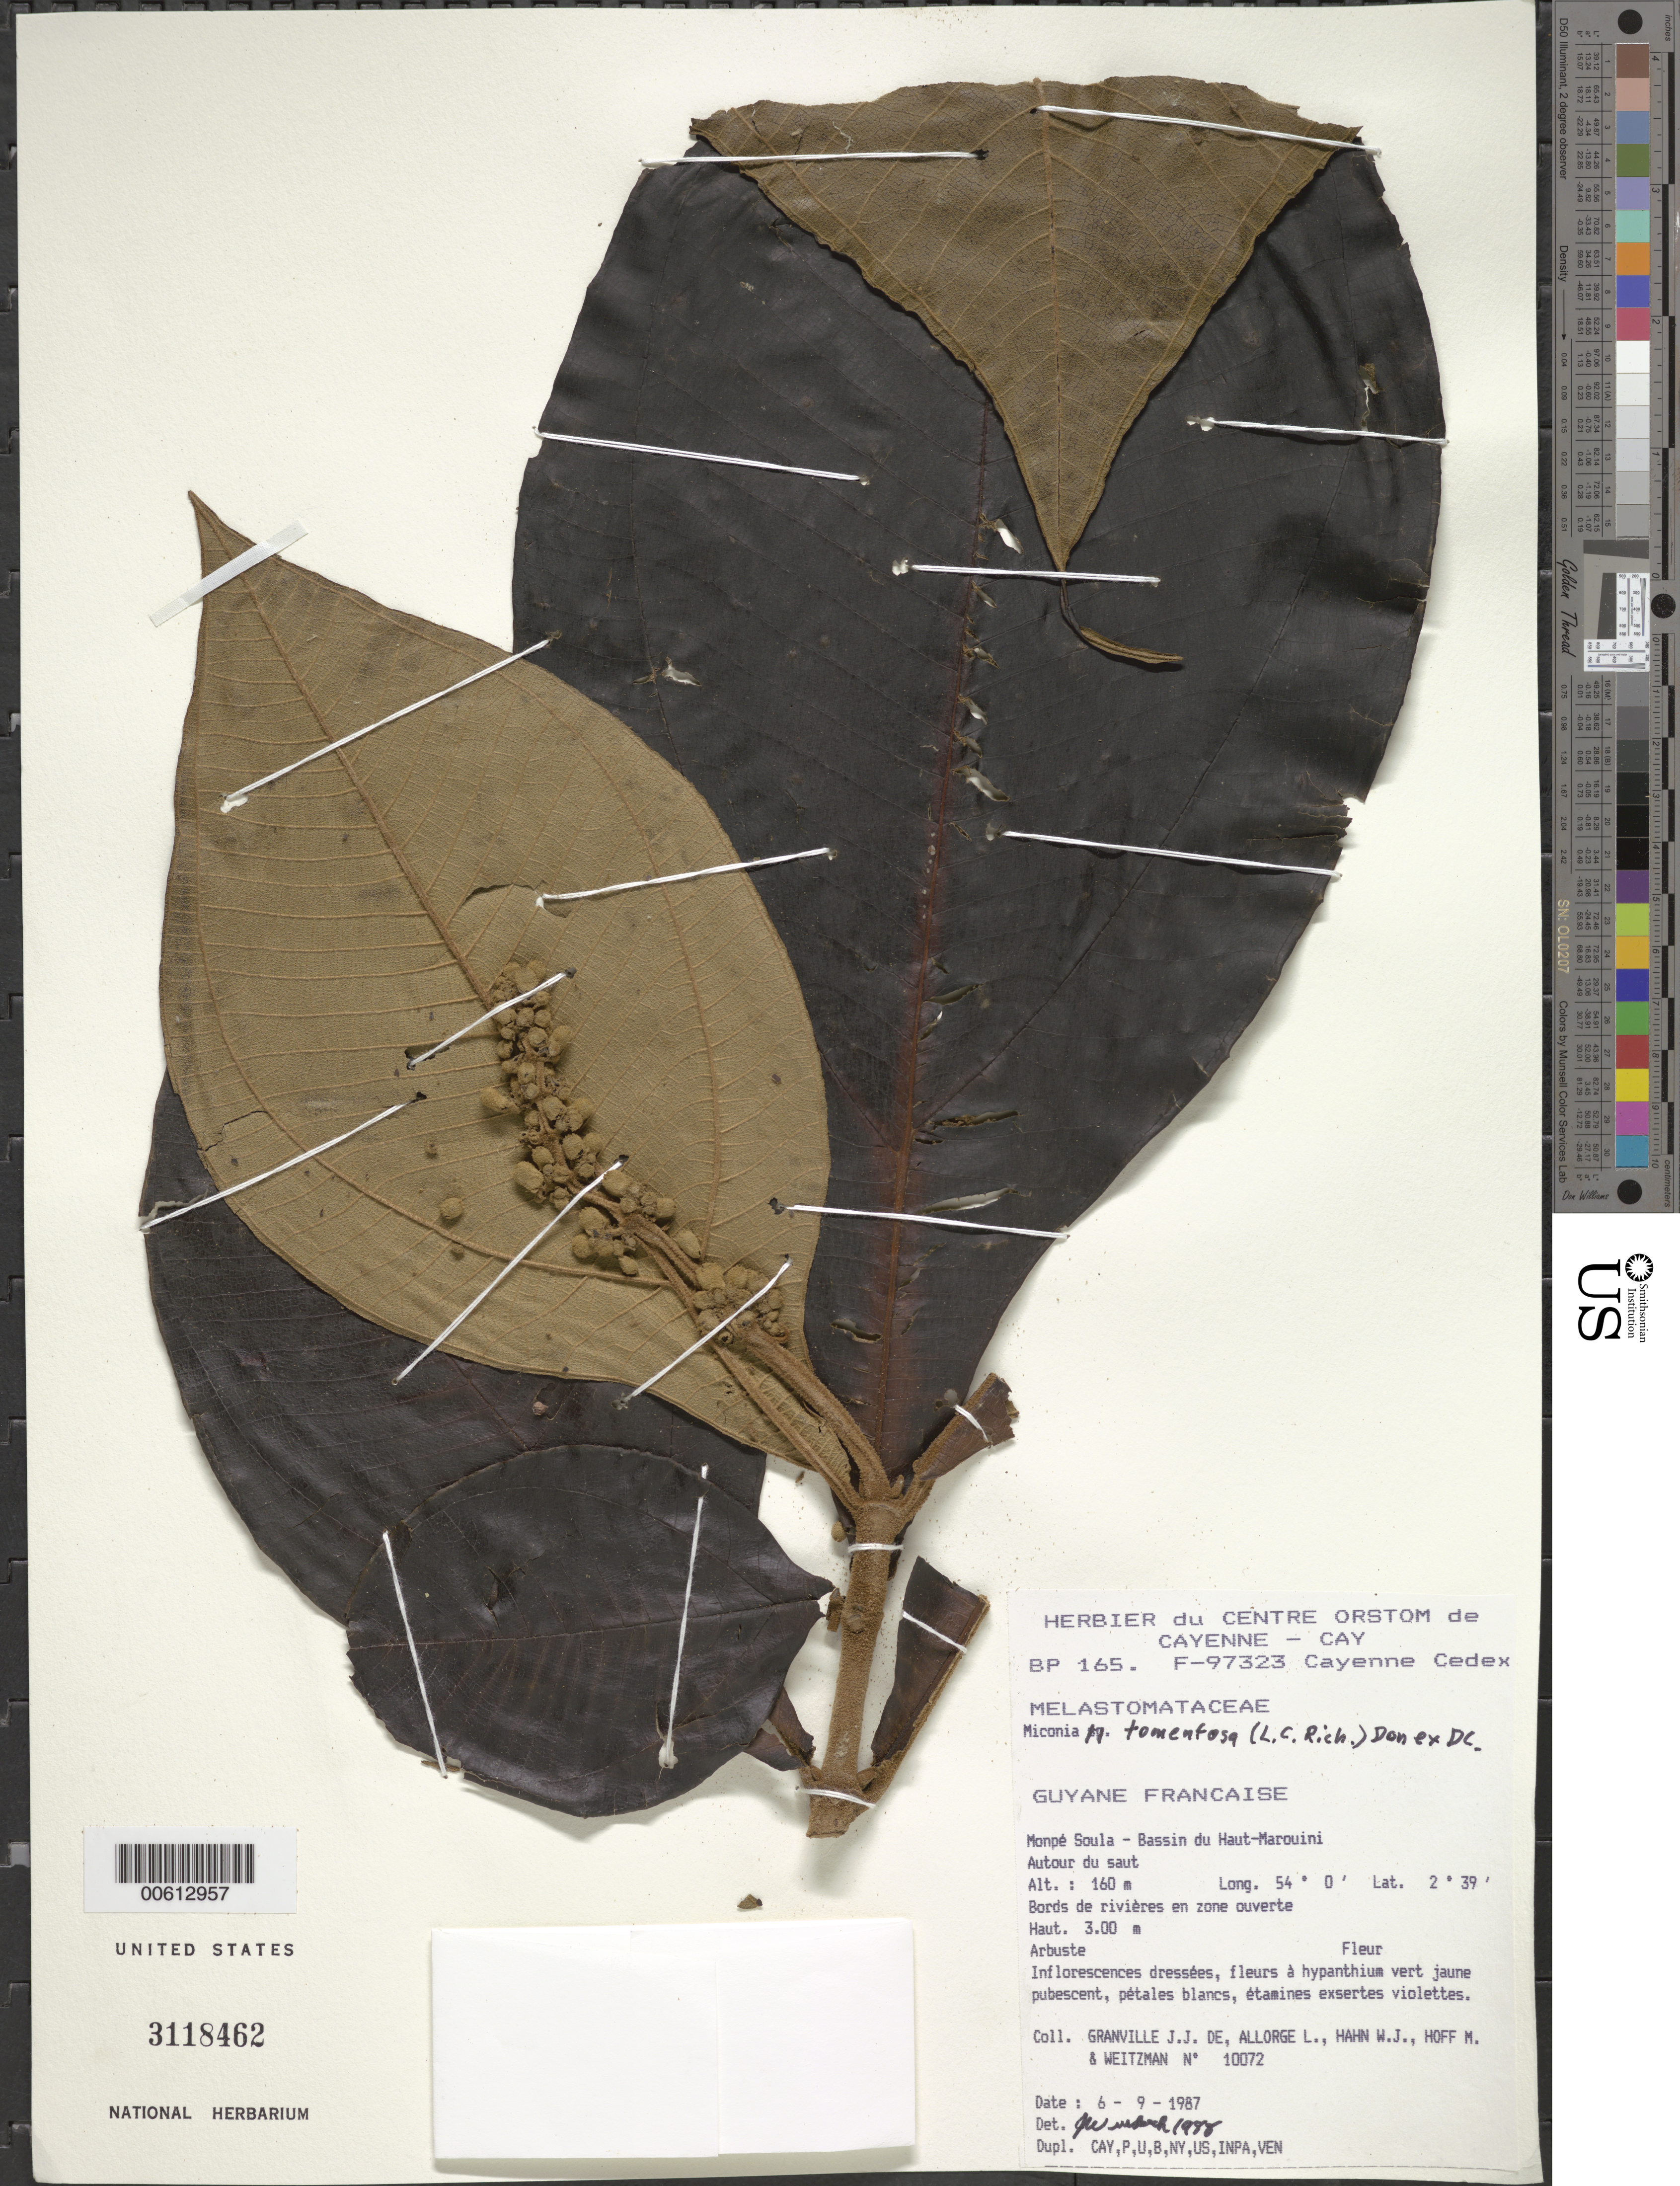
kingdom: Plantae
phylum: Tracheophyta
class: Magnoliopsida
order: Myrtales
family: Melastomataceae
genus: Miconia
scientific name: Miconia tomentosa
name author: (Rich.) D. Don ex DC.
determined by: Wurdack, John J., (US), US (UNITED STATES)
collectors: J.-J. de Granville, L. Allorge, W. J. Hahn, M. Hoff & A. L. Weitzman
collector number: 10072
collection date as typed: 6-Sep-87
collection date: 1987-09-06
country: French Guiana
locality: Monpé Soula, Bassin du Haut-Marouini, autour du saut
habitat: Bords de riveres en zone ouverte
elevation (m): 160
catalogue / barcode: US 3118462